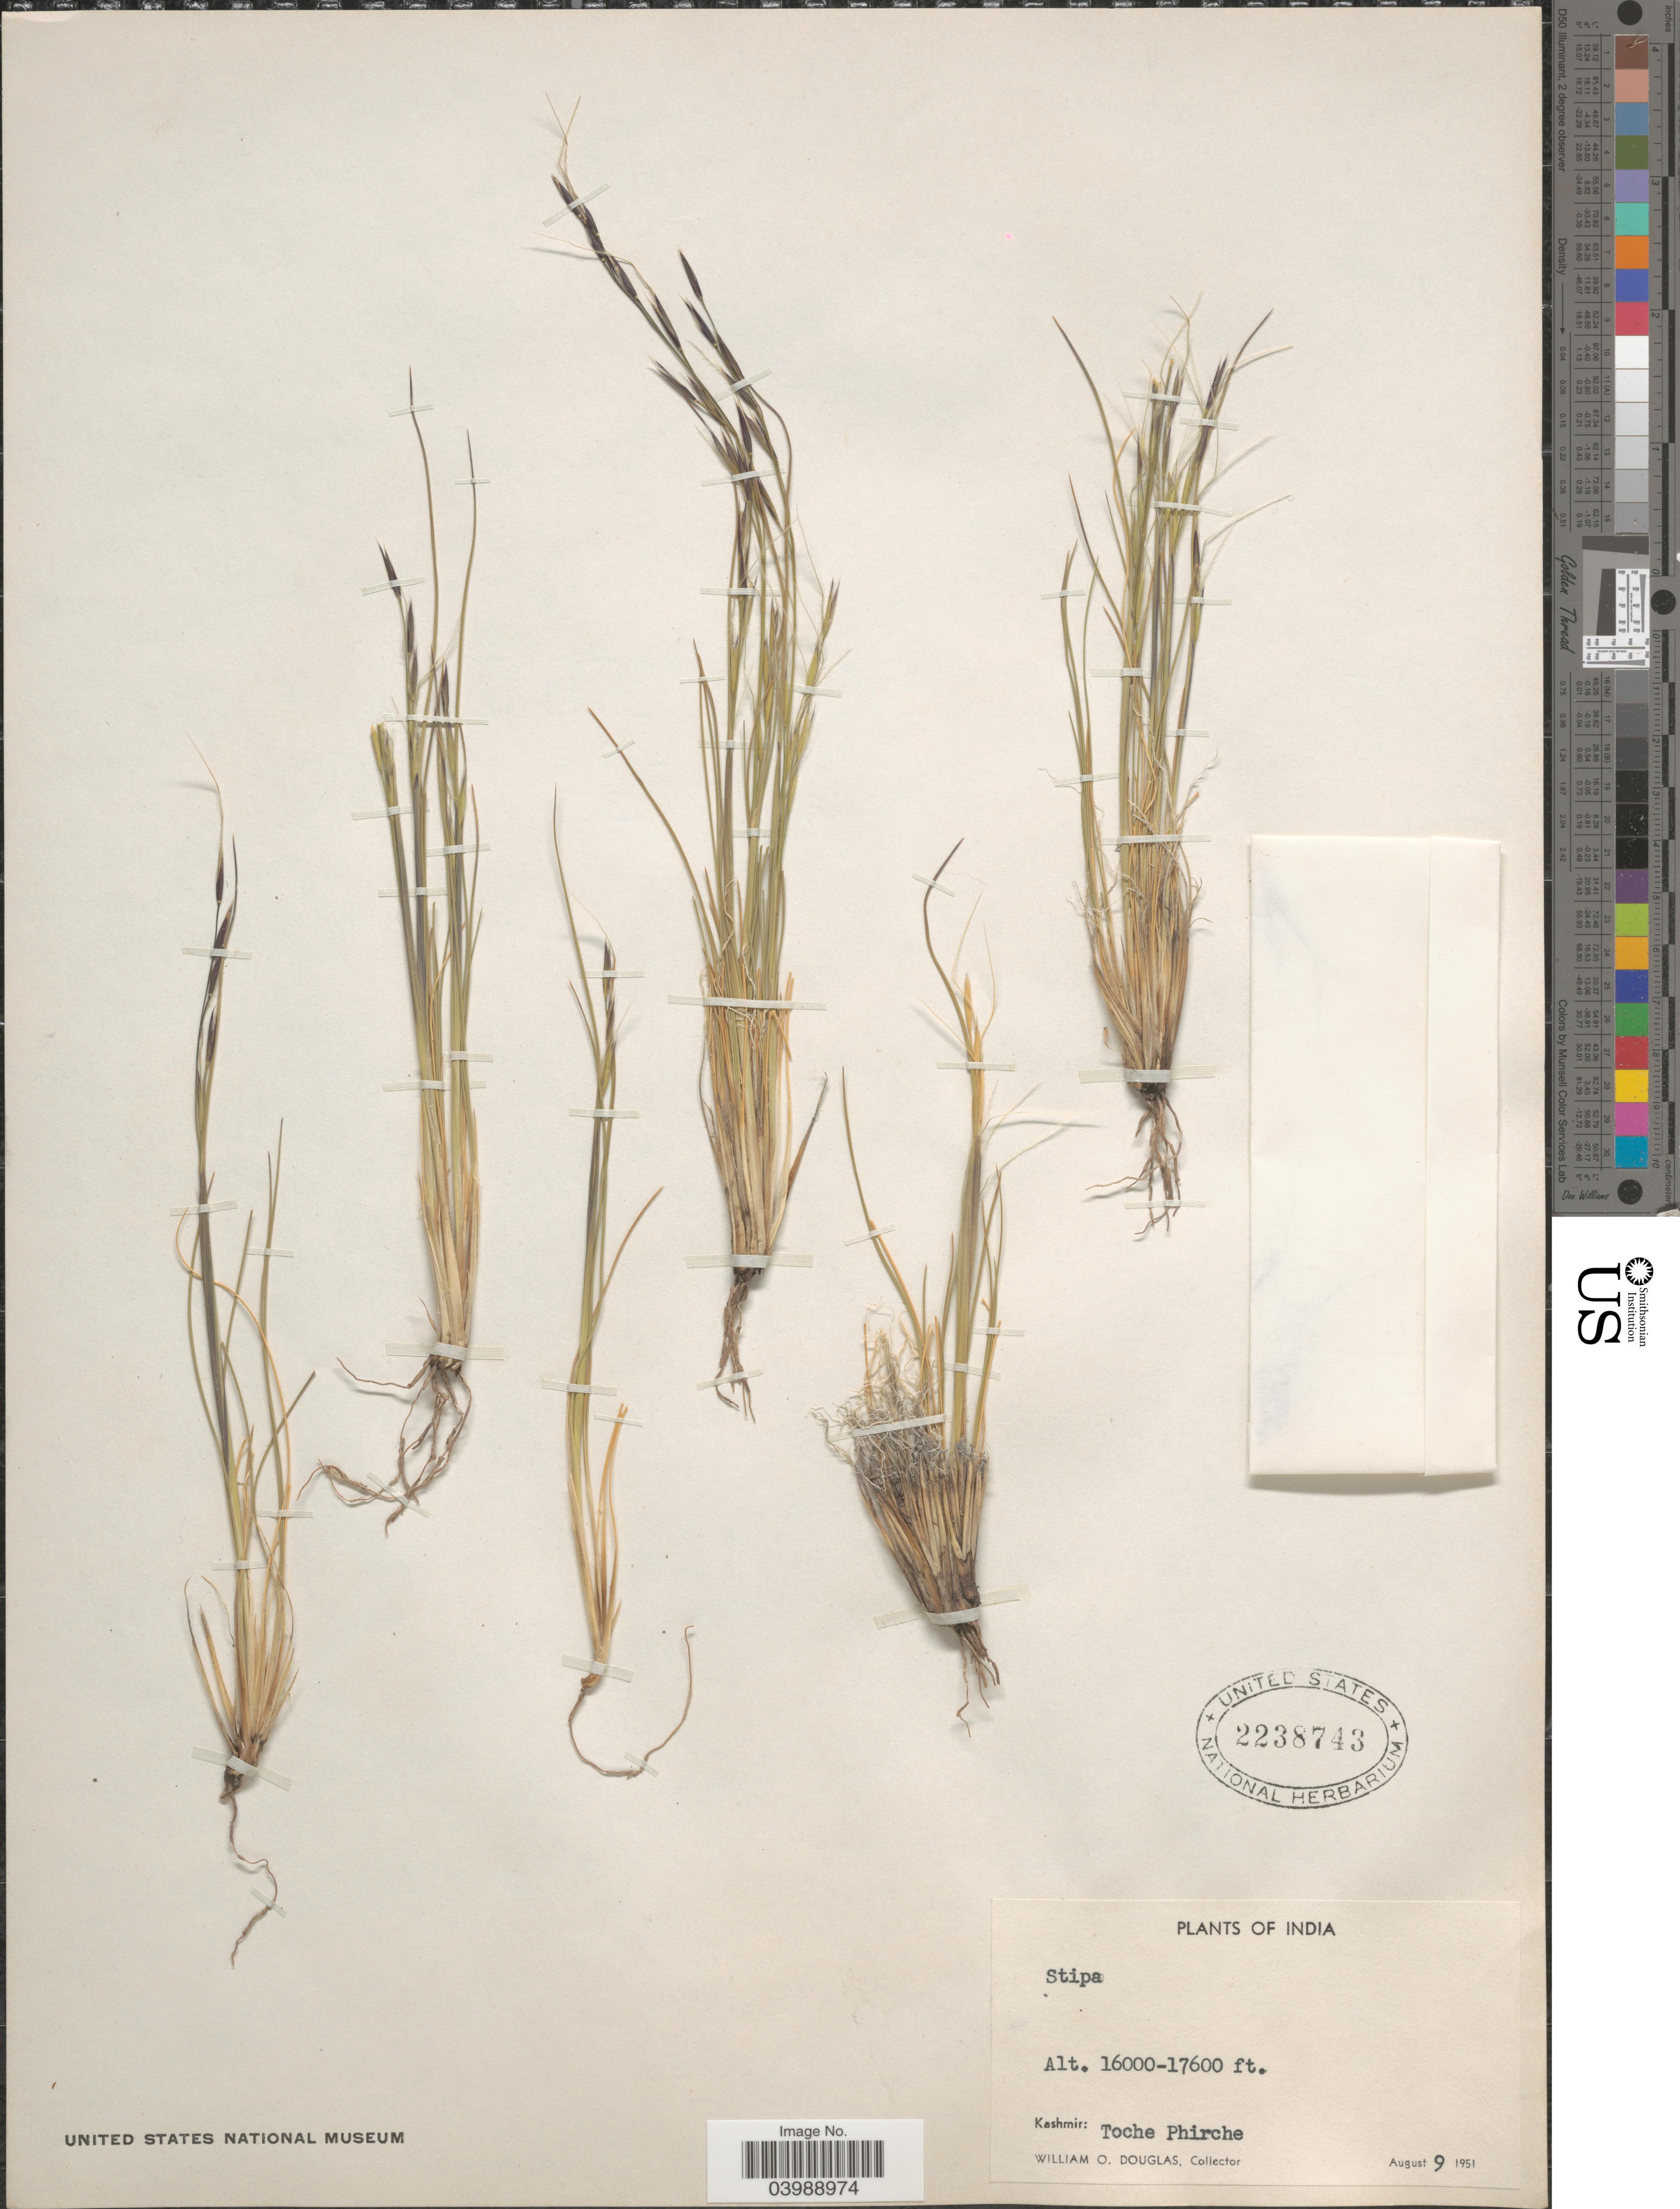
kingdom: Plantae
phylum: Tracheophyta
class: Liliopsida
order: Poales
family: Poaceae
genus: Achnatherum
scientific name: Achnatherum sp.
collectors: W. Douglas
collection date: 1951-08-09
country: India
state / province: Jammu and Kashmir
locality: Kashmir: Toche Phirche.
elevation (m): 4877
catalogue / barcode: US 2238743